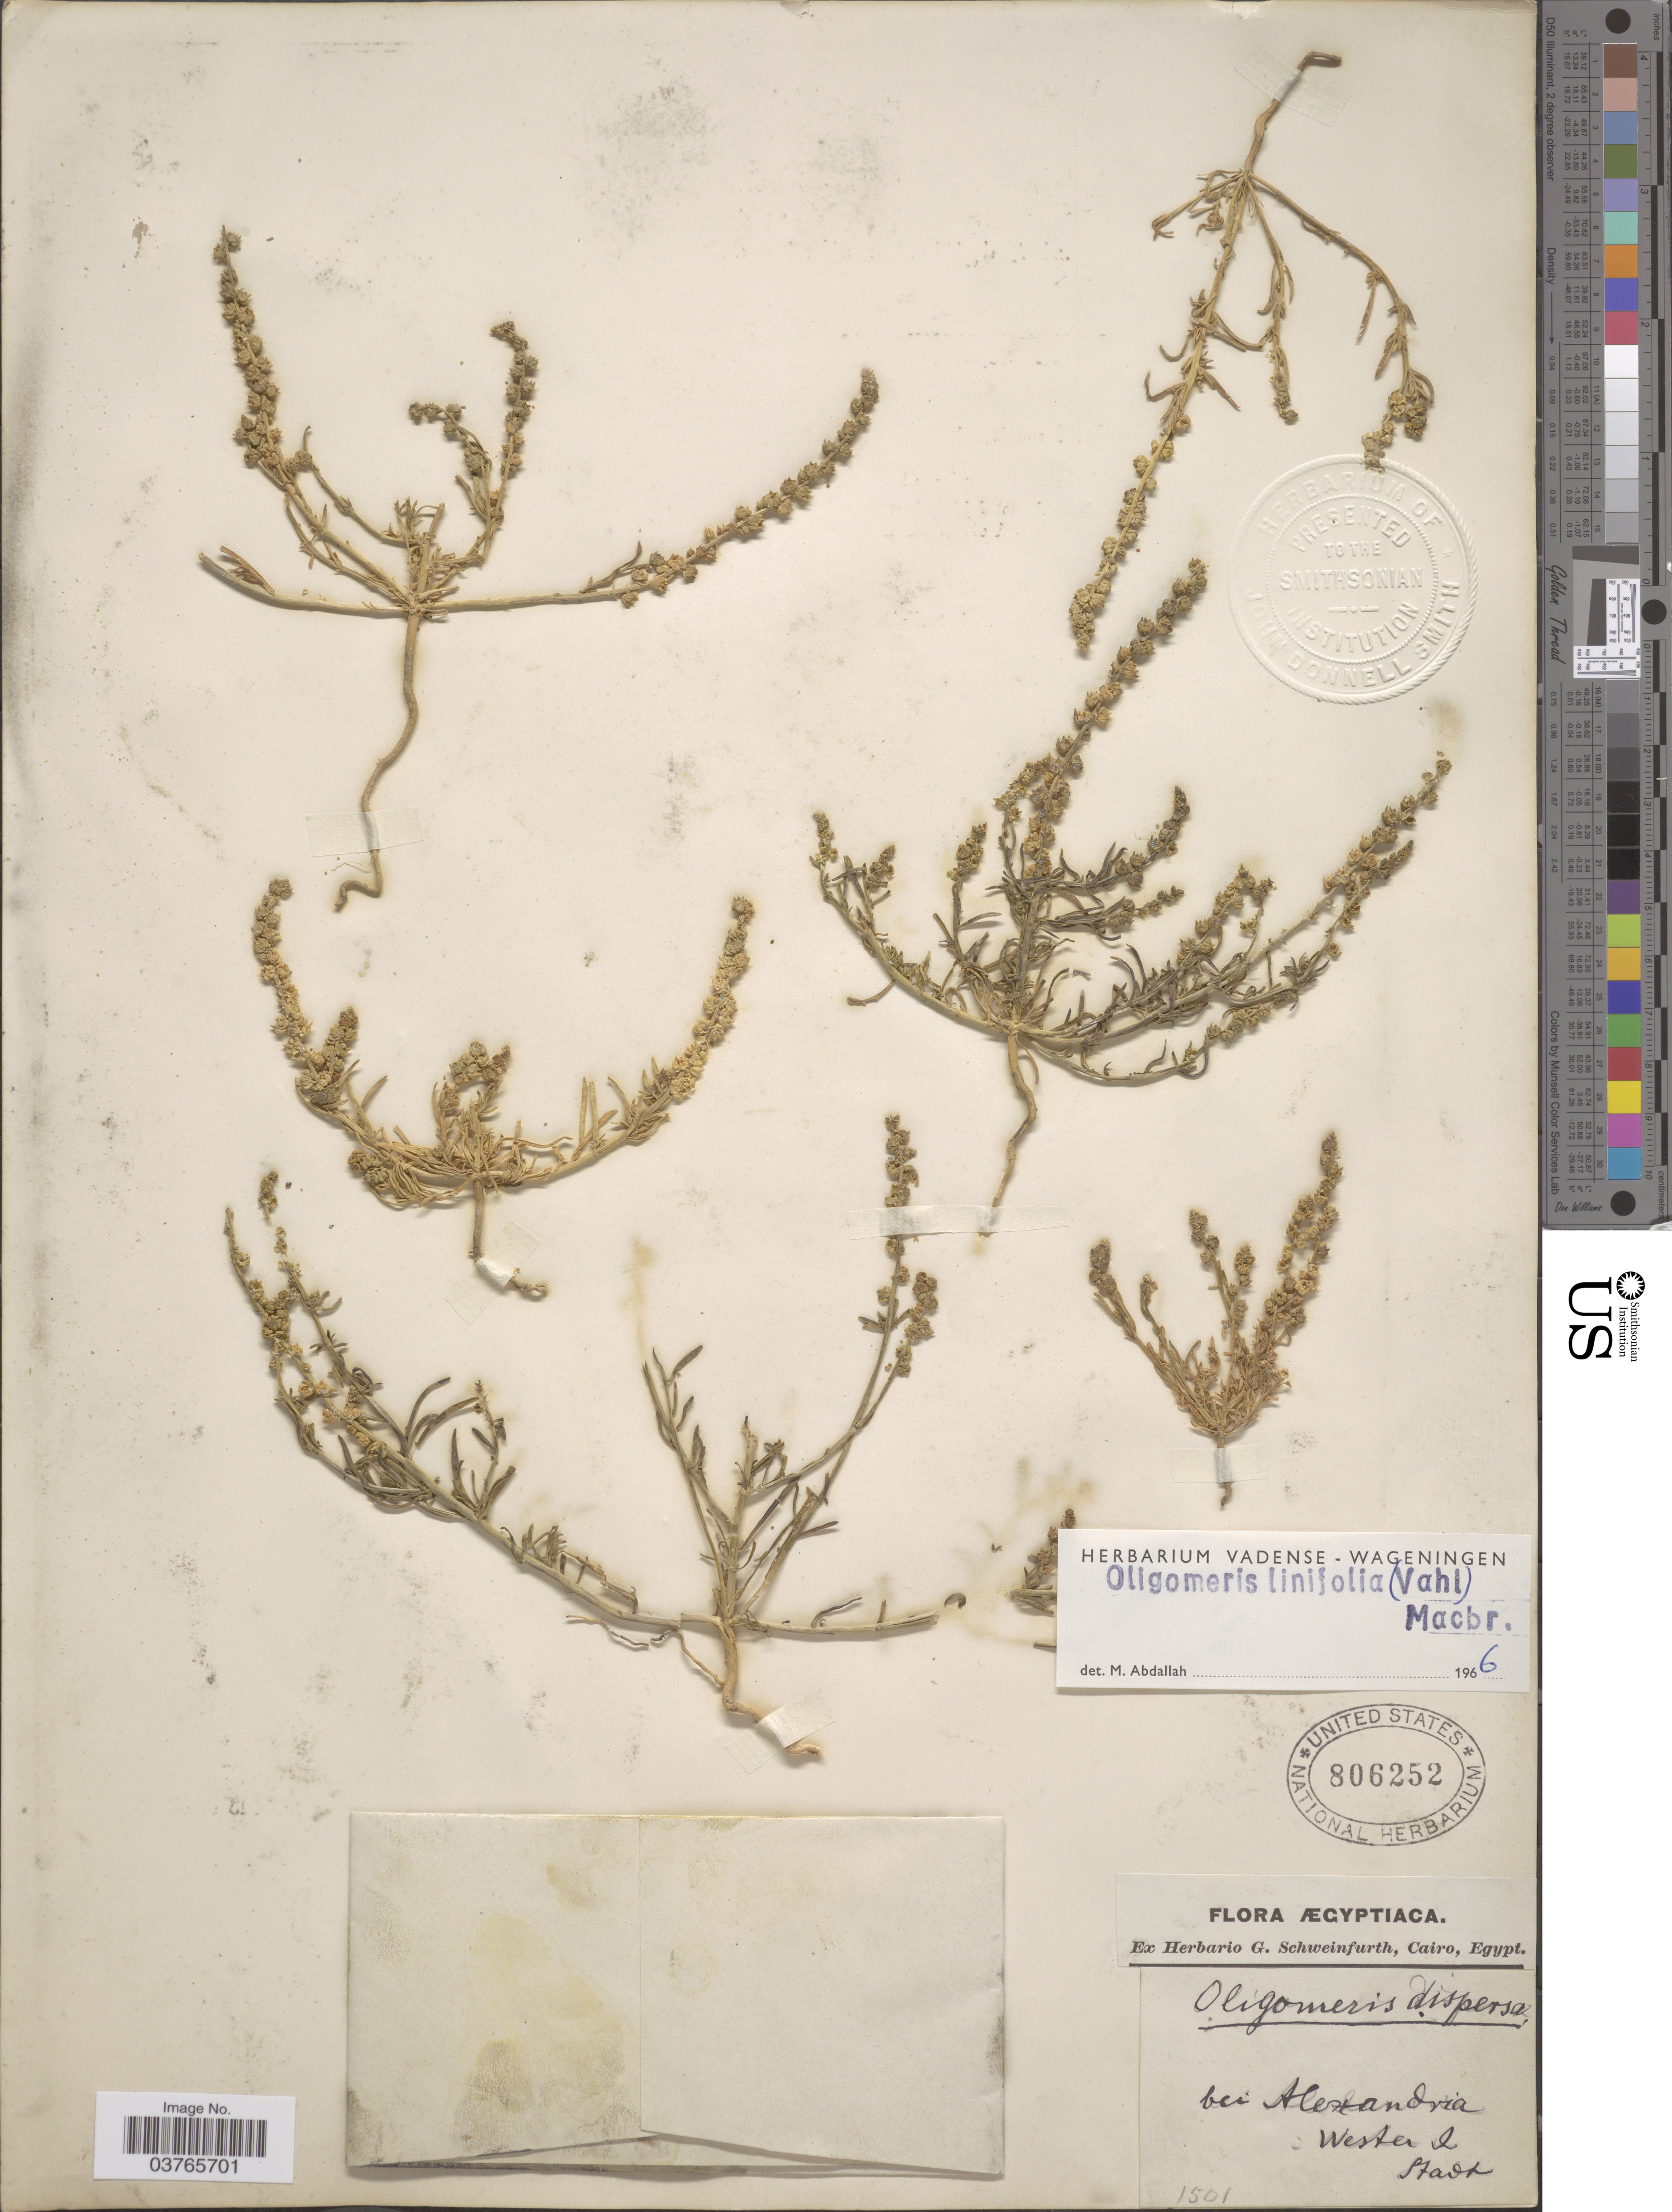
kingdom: Plantae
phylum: Tracheophyta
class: Magnoliopsida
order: Brassicales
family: Resedaceae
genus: Oligomeris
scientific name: Oligomeris linifolia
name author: (Vahl) J.F. Macbr.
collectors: ex herb. G. Schweinfurth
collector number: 1501?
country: Egypt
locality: Bei Alexandria. Wester I Stadt. [interpreted]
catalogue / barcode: US 806252